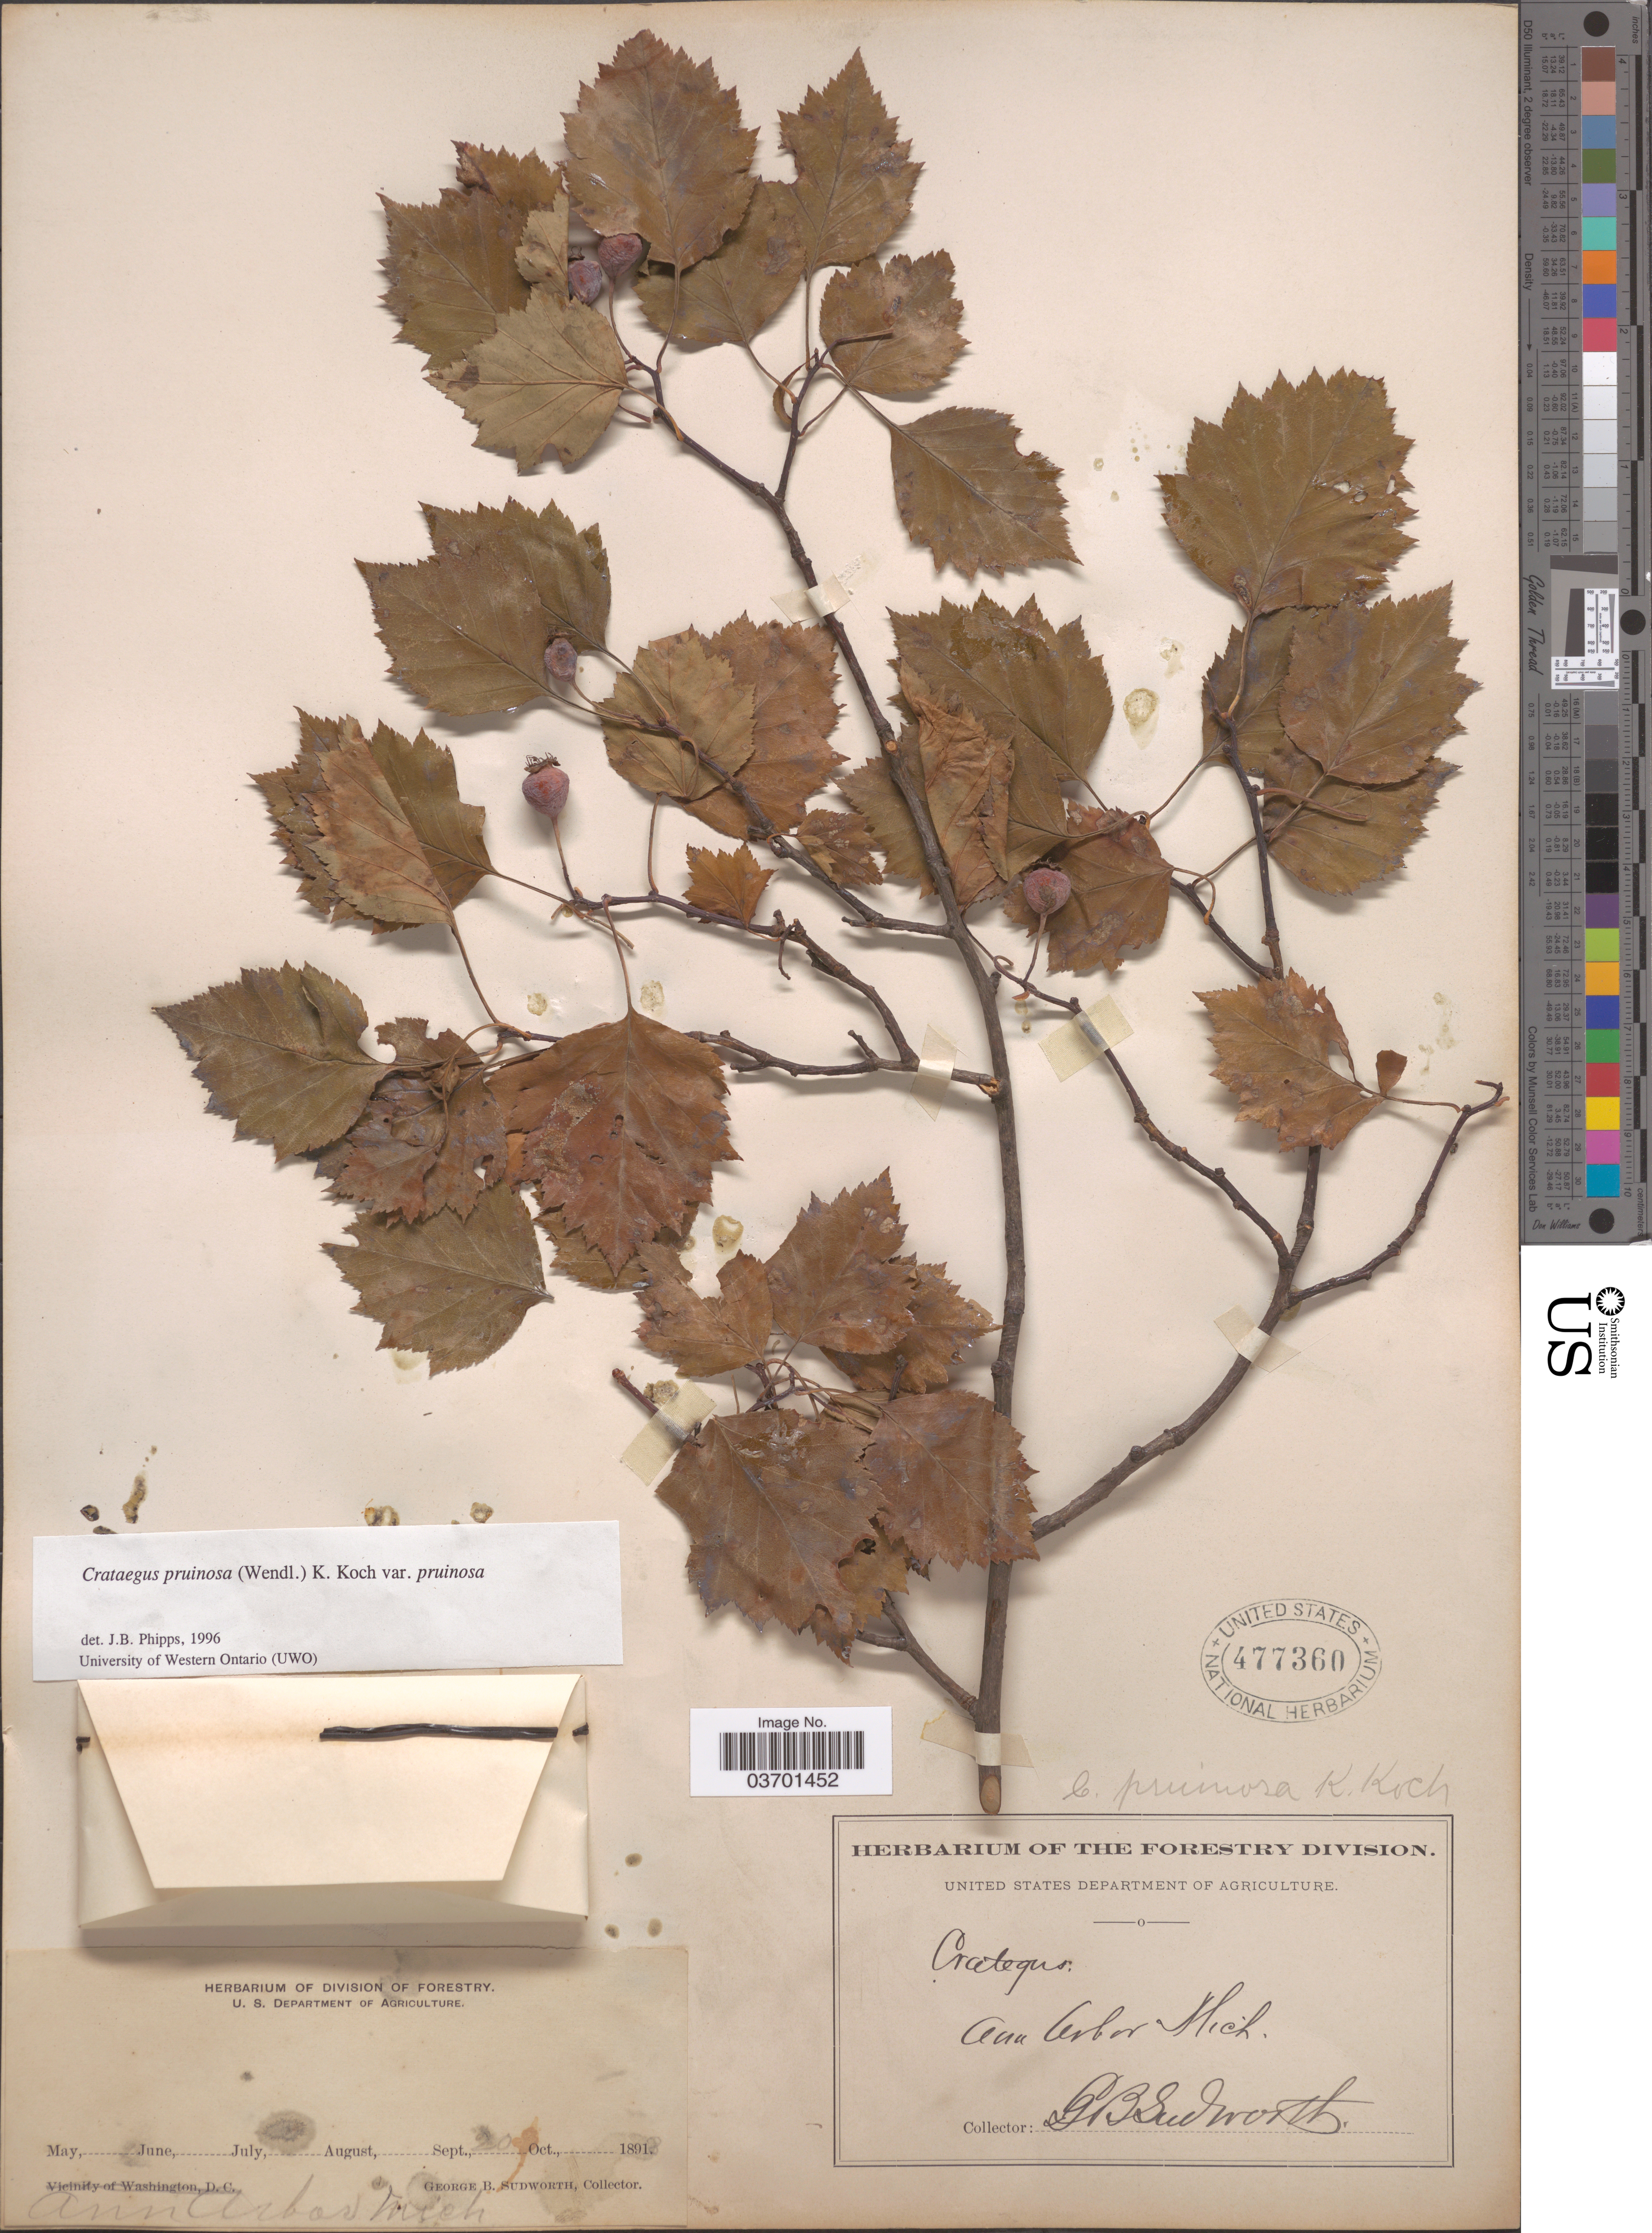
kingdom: Plantae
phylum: Tracheophyta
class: Magnoliopsida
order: Rosales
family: Rosaceae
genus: Crataegus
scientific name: Crataegus pruinosa var. pruinosa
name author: (H.L. Wendl.) K. Koch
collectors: G. B. Sudworth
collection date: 1891-09-20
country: Mexico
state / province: Michoacán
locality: Ann Arbor.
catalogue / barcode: US 477360